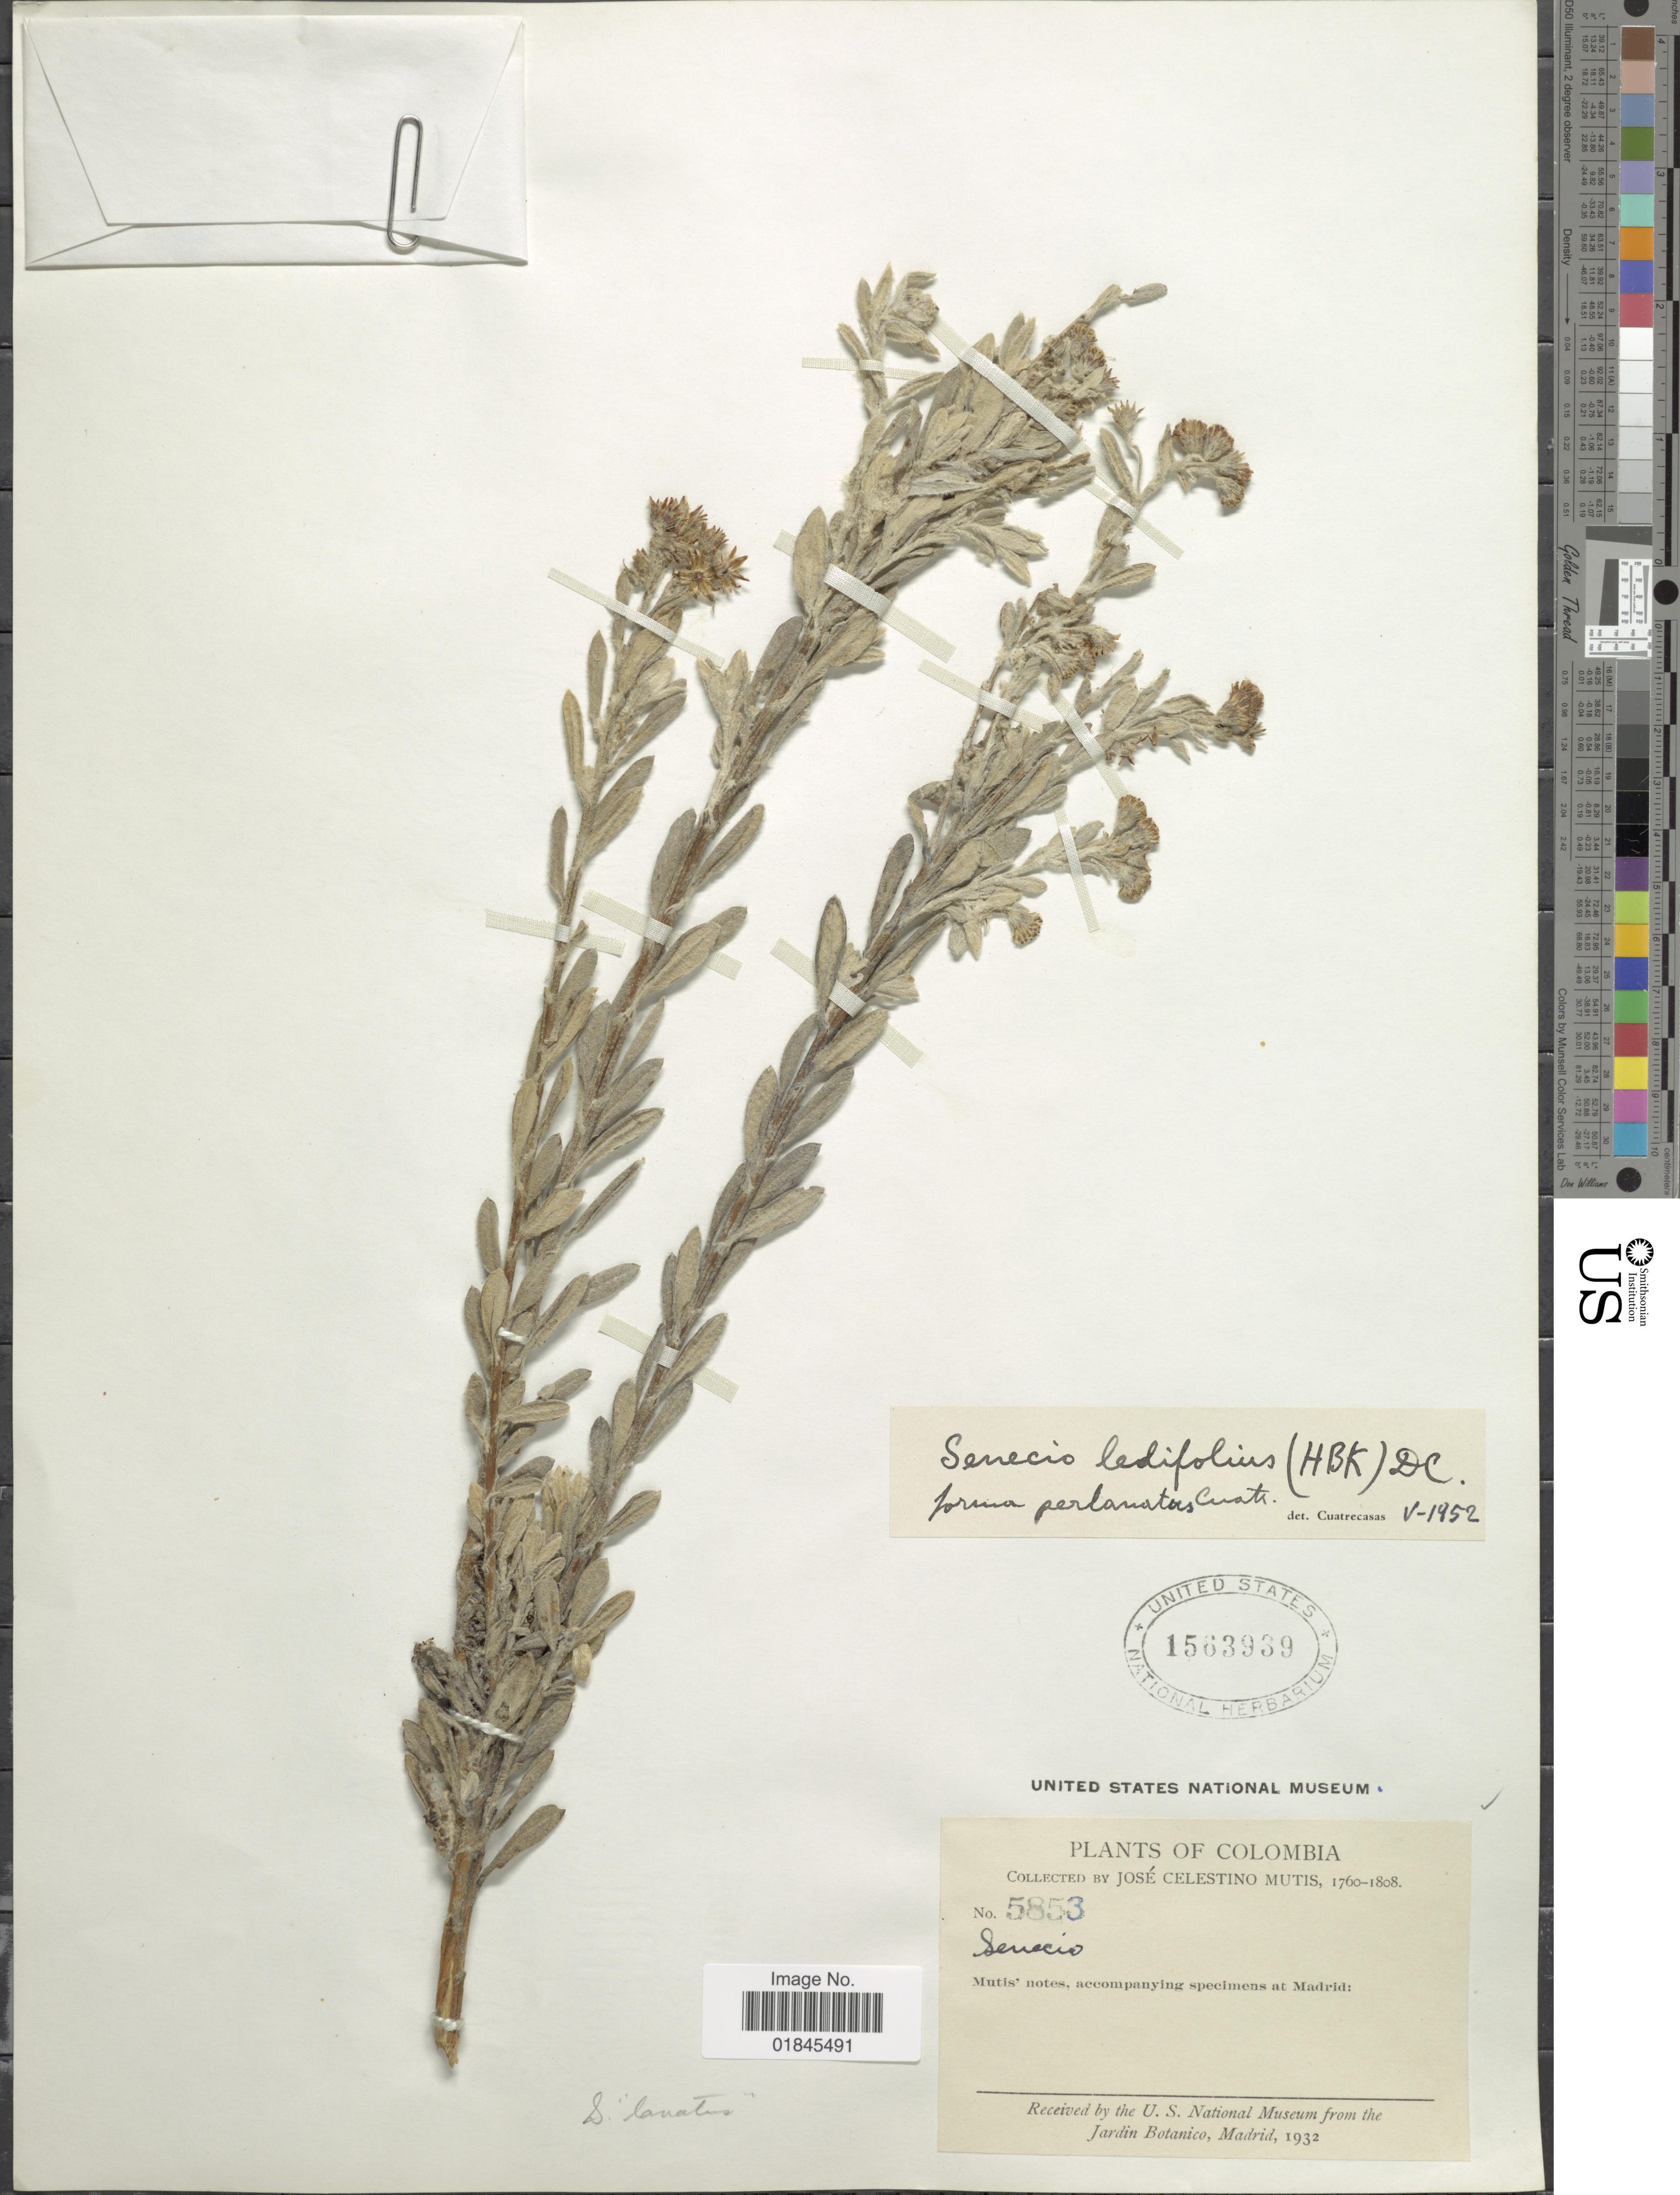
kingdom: Plantae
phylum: Tracheophyta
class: Magnoliopsida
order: Asterales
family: Asteraceae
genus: Pentacalia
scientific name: Pentacalia ledifolia f. perlanta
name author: Cuatrec.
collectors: J. C. B. Mutis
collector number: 5853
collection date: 1760/1808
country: Colombia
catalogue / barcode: US 1563939